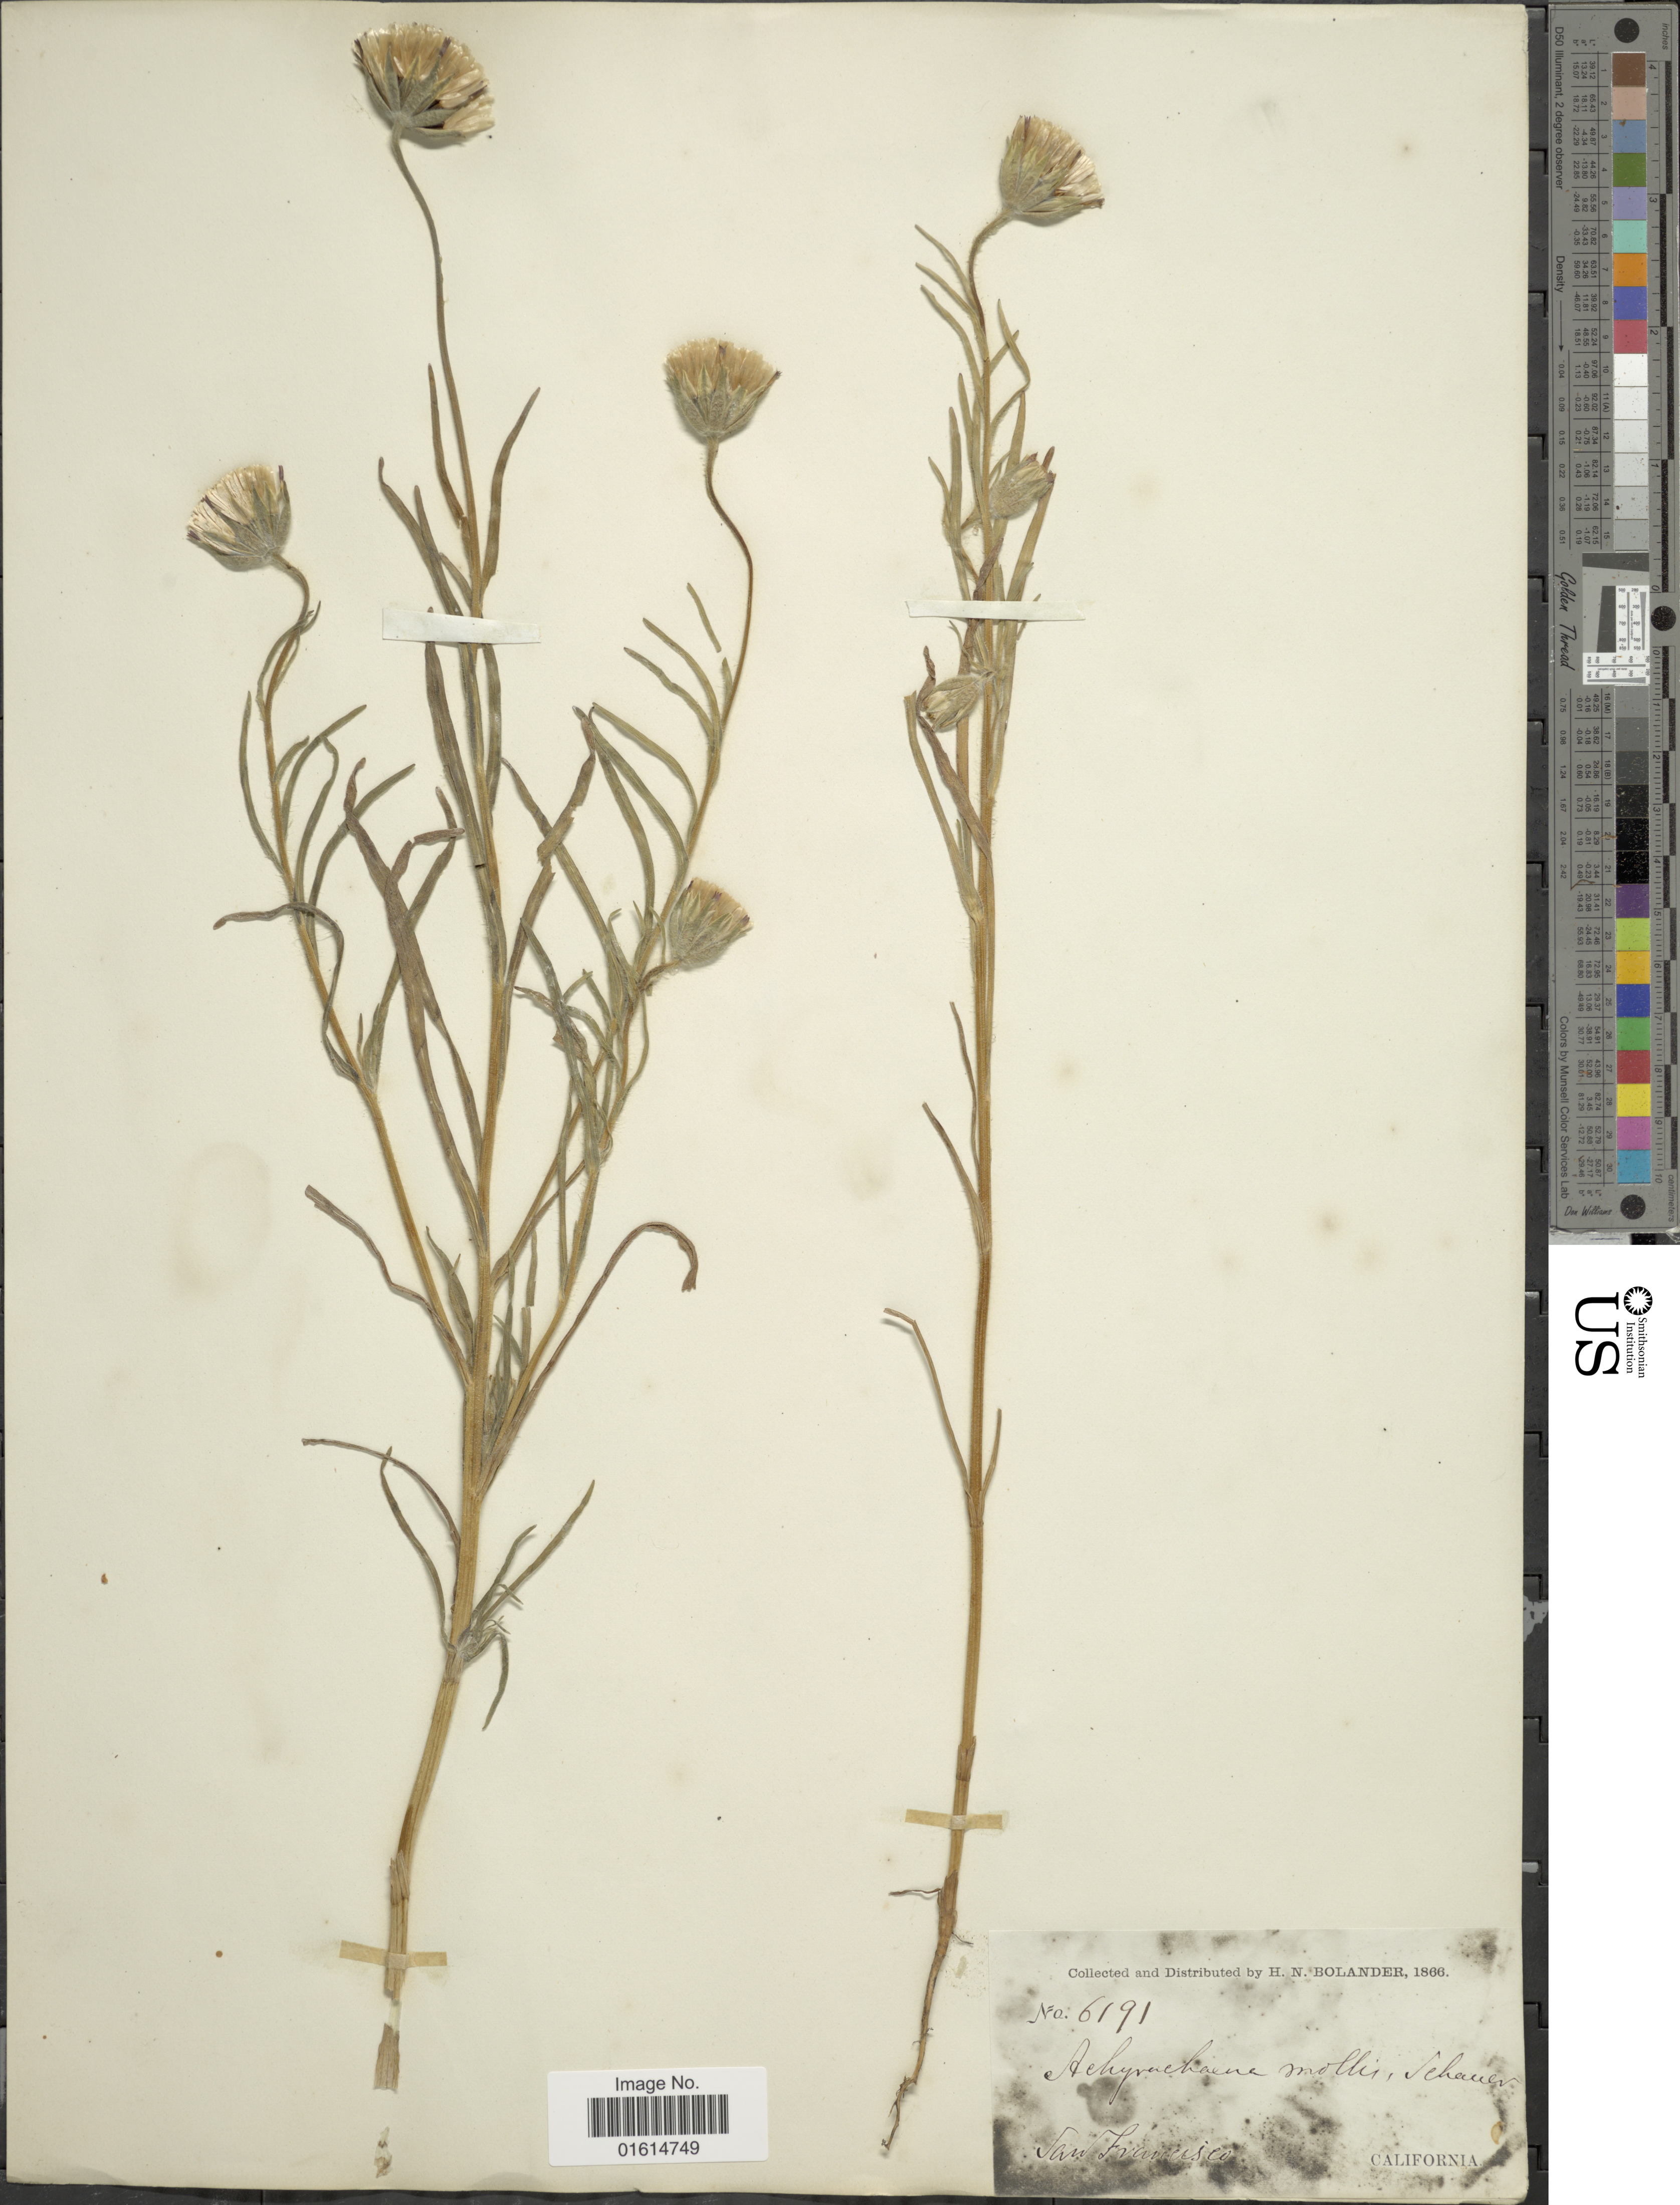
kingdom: Plantae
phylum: Tracheophyta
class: Magnoliopsida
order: Asterales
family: Asteraceae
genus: Achyrachaena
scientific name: Achyrachaena mollis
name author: Schauer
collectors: H. Bolander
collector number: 6191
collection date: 1866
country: United States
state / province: California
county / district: San Francisco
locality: San Francisco